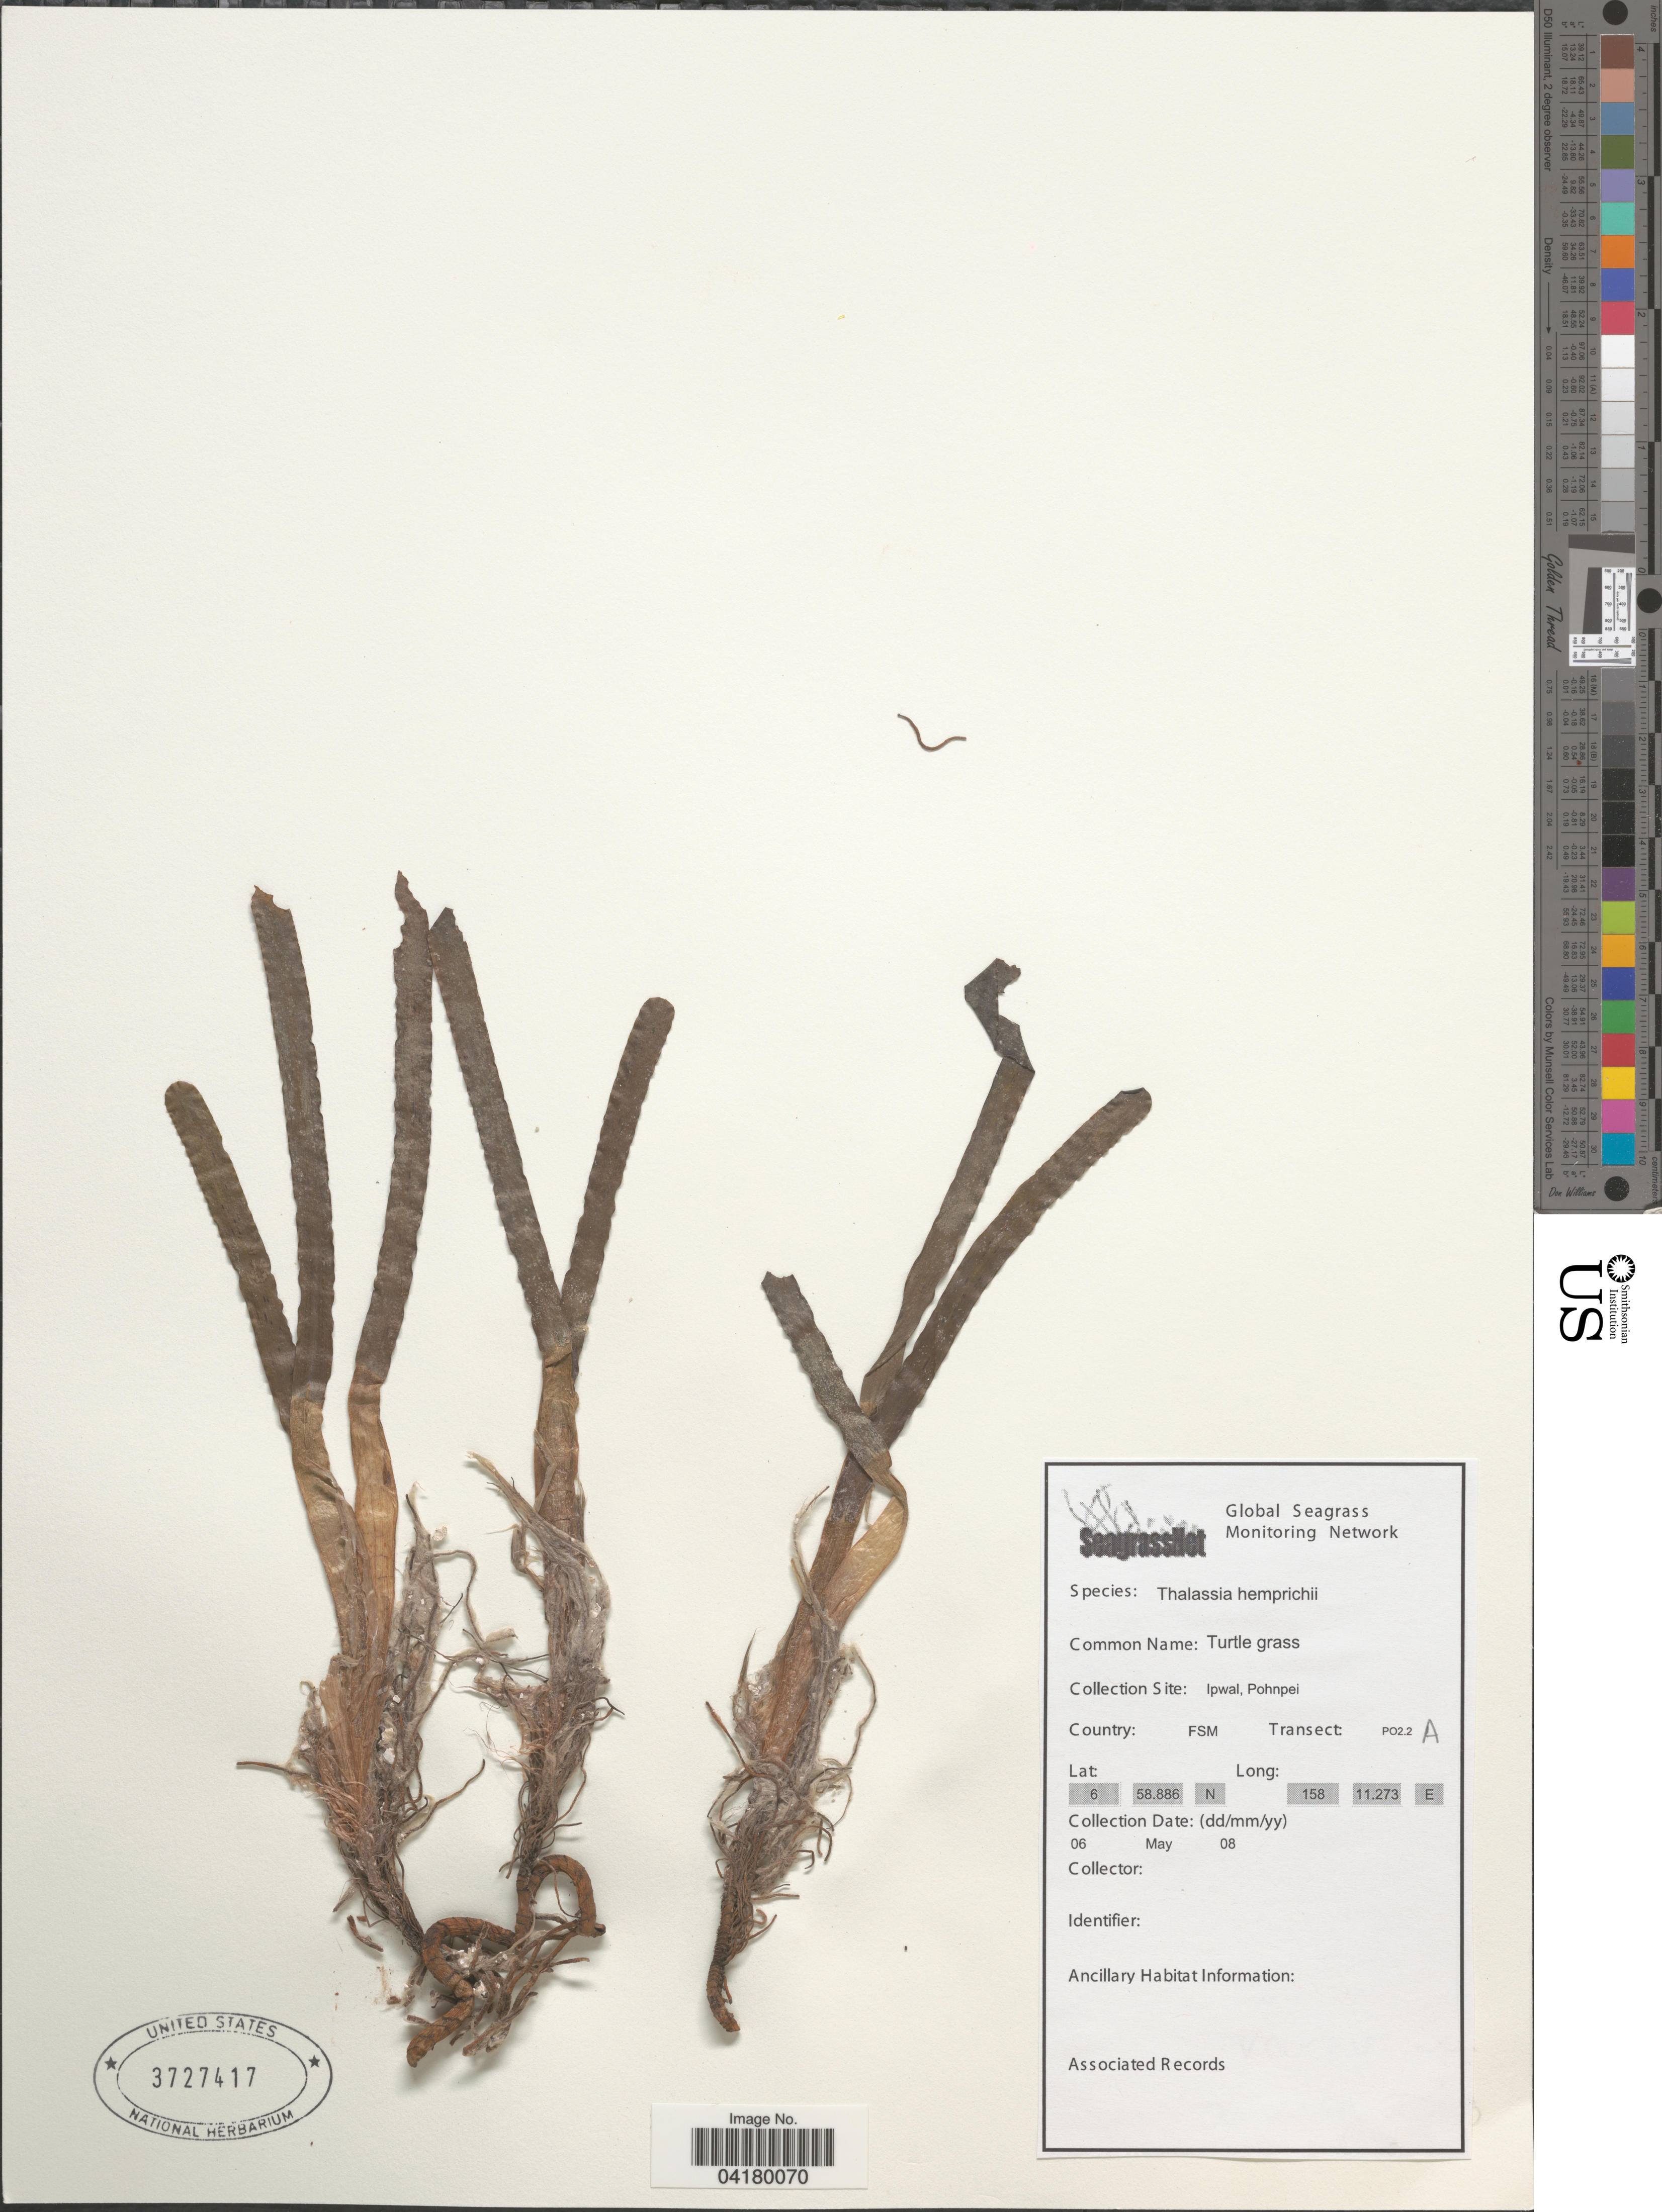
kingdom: Plantae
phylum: Tracheophyta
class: Liliopsida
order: Alismatales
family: Hydrocharitaceae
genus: Thalassia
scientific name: Thalassia hemprichii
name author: Asch.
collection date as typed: Transcribed d/m/y: 6/5/8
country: Micronesia, Federated States of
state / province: Pohnpei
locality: Collection Site: Ipwal. Country: FSM. Transect: PO2.2A.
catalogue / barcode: US 3727417